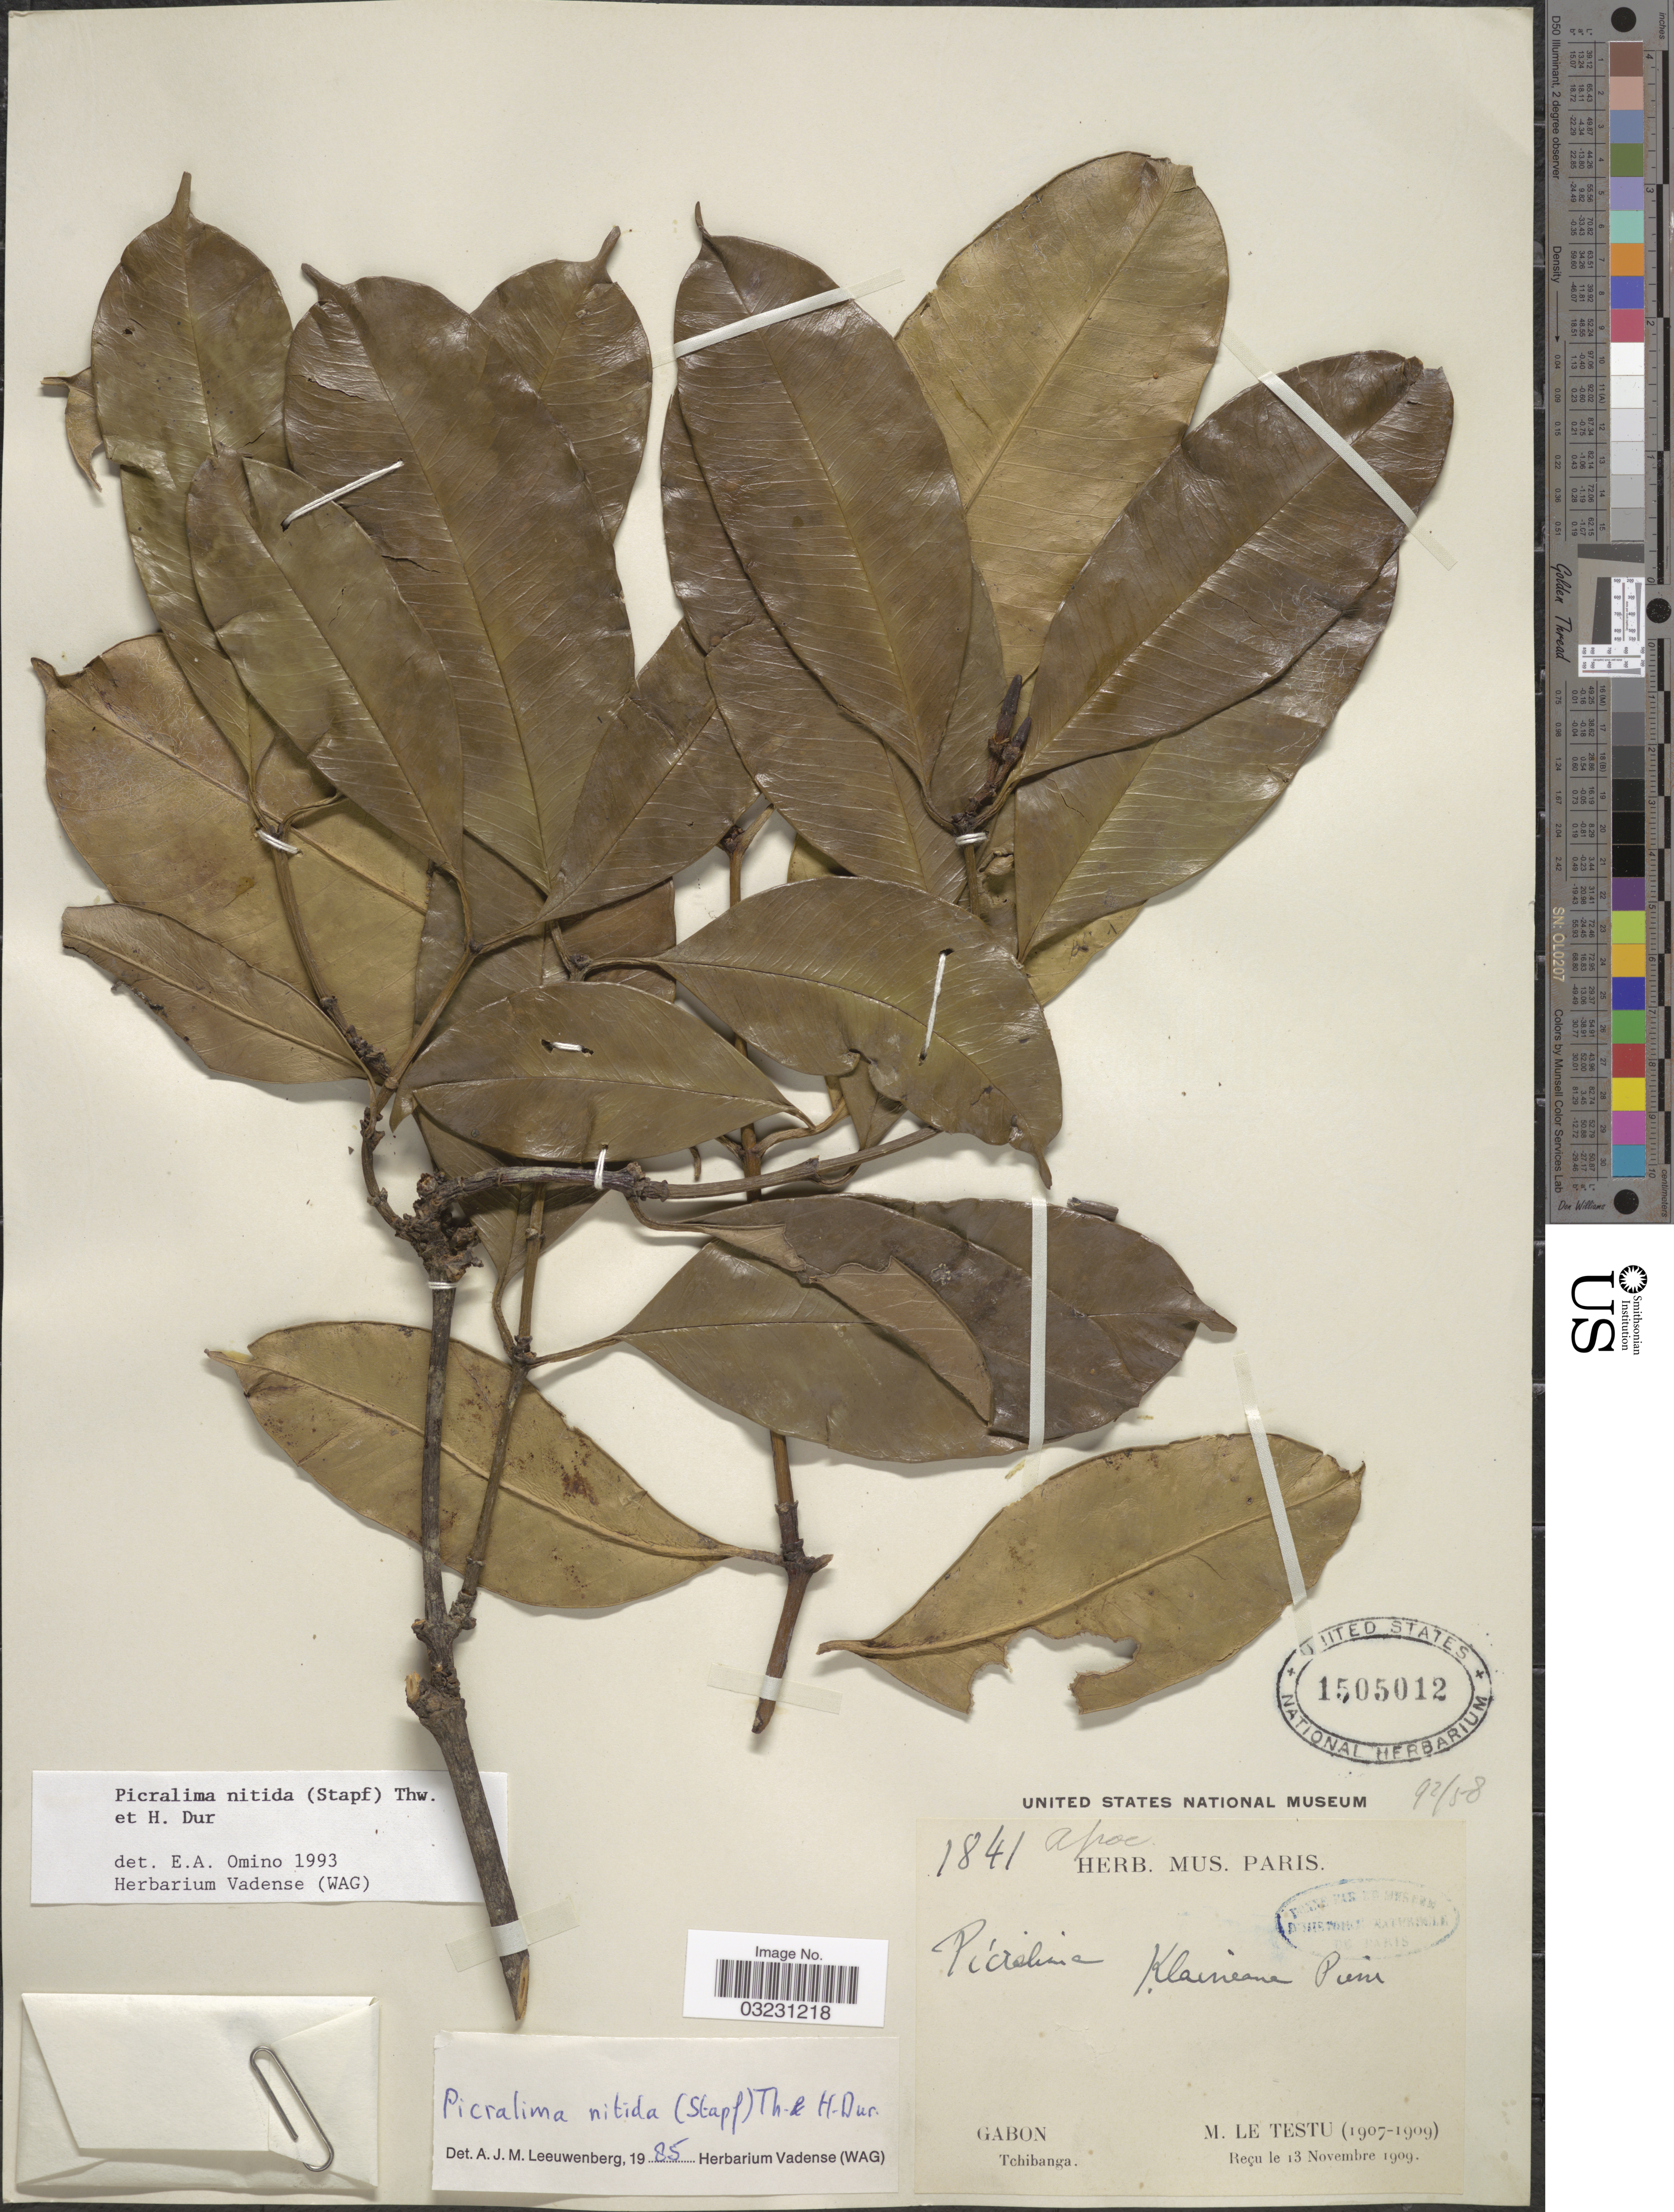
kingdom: Plantae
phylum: Tracheophyta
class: Magnoliopsida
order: Gentianales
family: Apocynaceae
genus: Picralima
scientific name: Picralima nitida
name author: (Stapf) Thomson & H. Durand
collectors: M. Le Testu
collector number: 1841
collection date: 1907/1909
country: Gabon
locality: Tchibanga.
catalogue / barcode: US 1505012